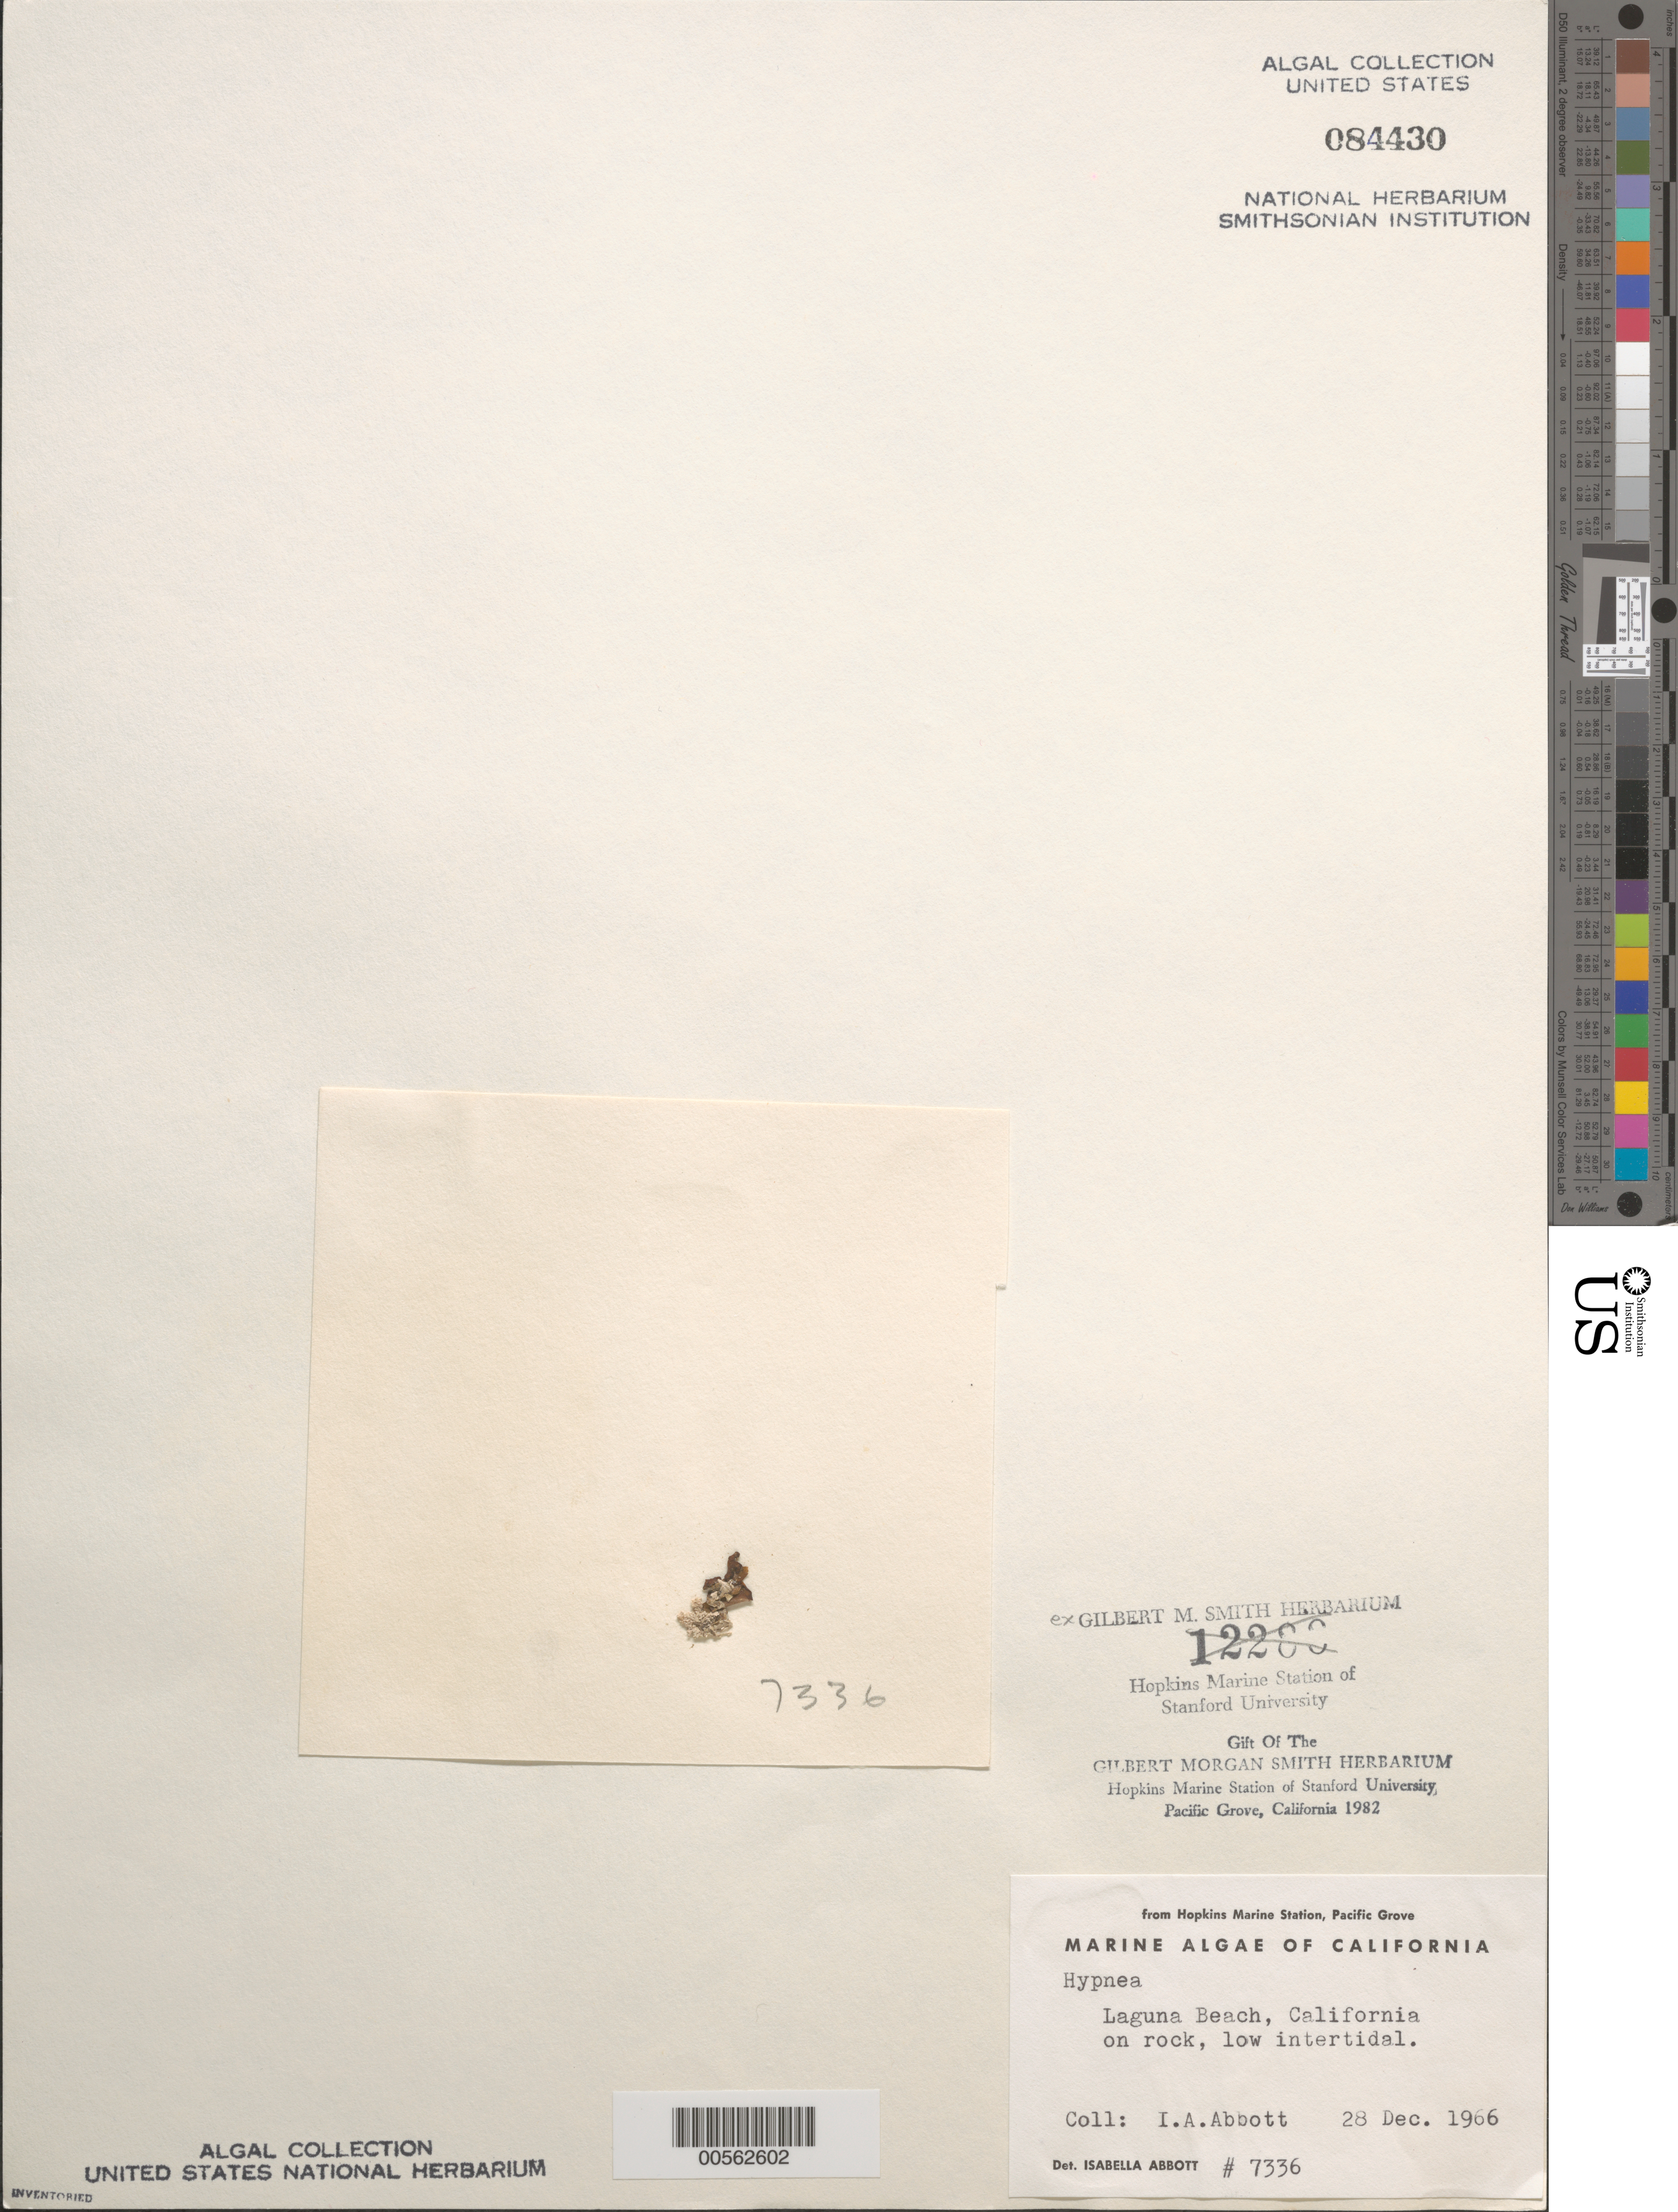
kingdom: Plantae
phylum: Rhodophyta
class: Florideophyceae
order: Gigartinales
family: Cystocloniaceae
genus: Hypnea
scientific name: Hypnea sp.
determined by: Abbott, Isabella A.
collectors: I. A. Abbott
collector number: IAA 7336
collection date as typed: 28 Dec 1966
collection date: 1966-12-28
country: United States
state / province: California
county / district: Orange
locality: Laguna Beach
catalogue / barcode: US 84430